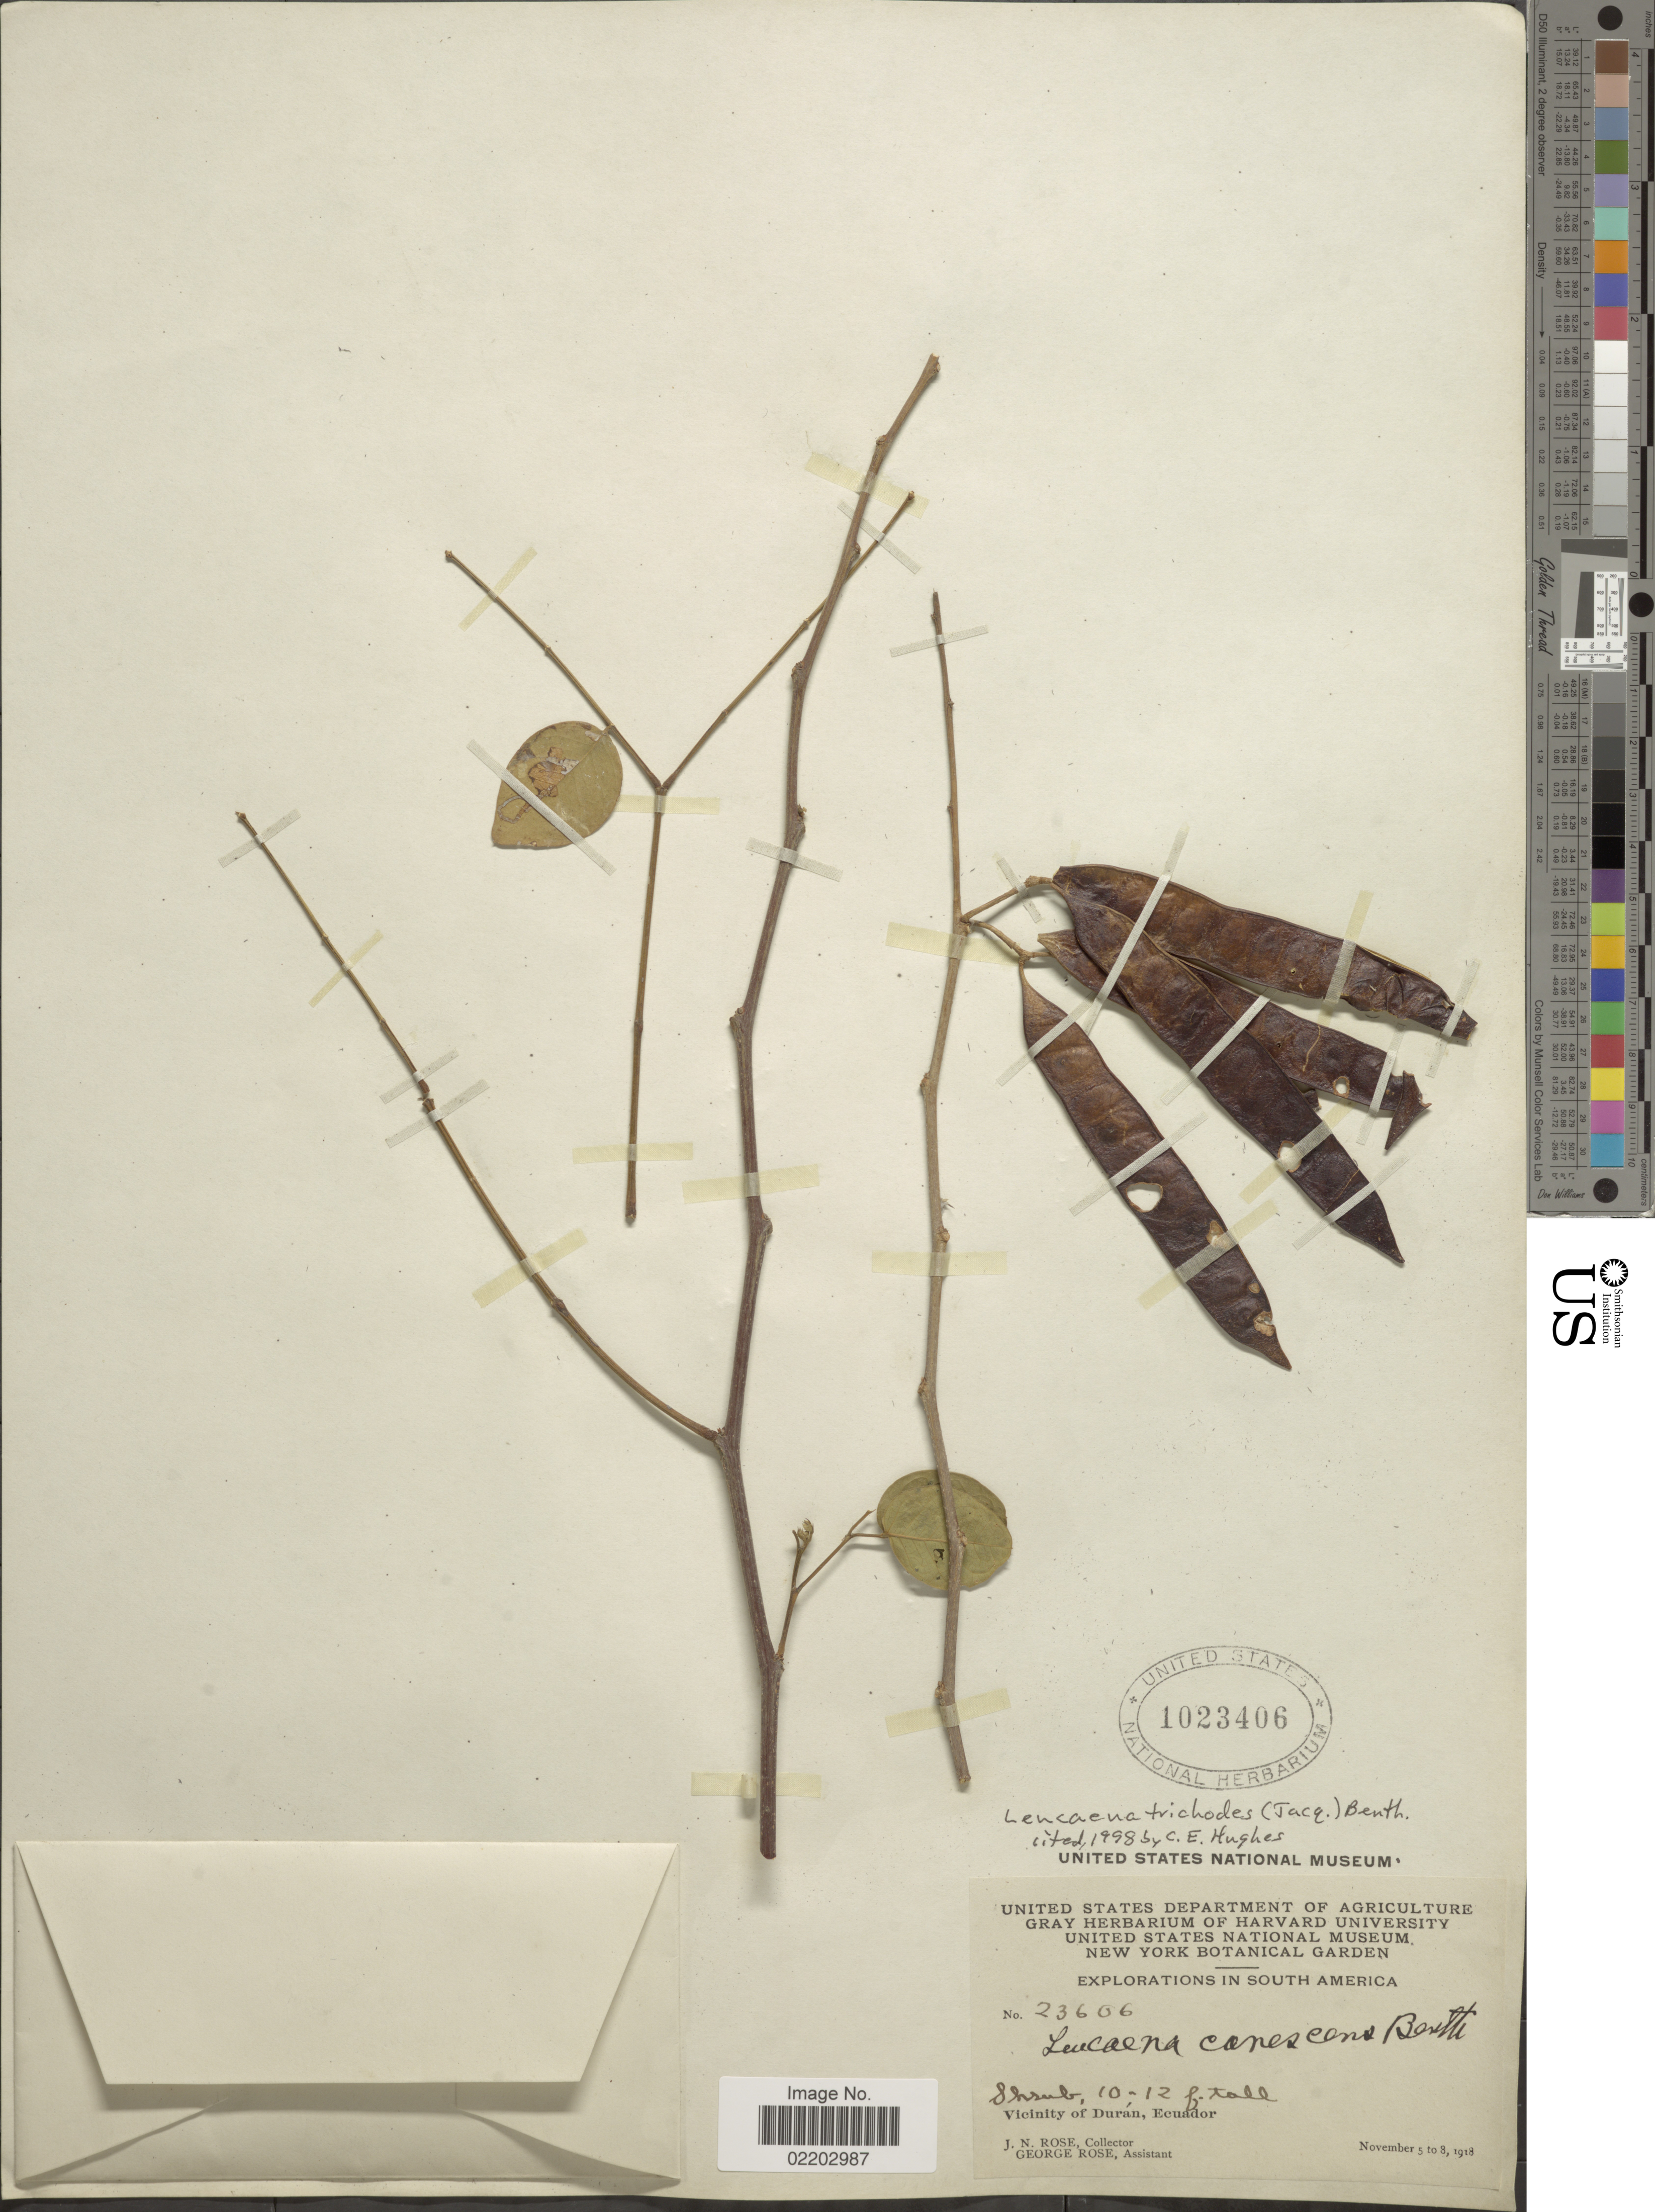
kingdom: Plantae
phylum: Tracheophyta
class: Magnoliopsida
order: Fabales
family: Fabaceae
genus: Leucaena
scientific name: Leucaena trichodes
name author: (Jacq.) Benth.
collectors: J. N. Rose & G. Rose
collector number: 23606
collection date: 1918-11-05/1918-11-08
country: Ecuador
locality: Vicinity of Duran, Ecuador.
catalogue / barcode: US 1023406